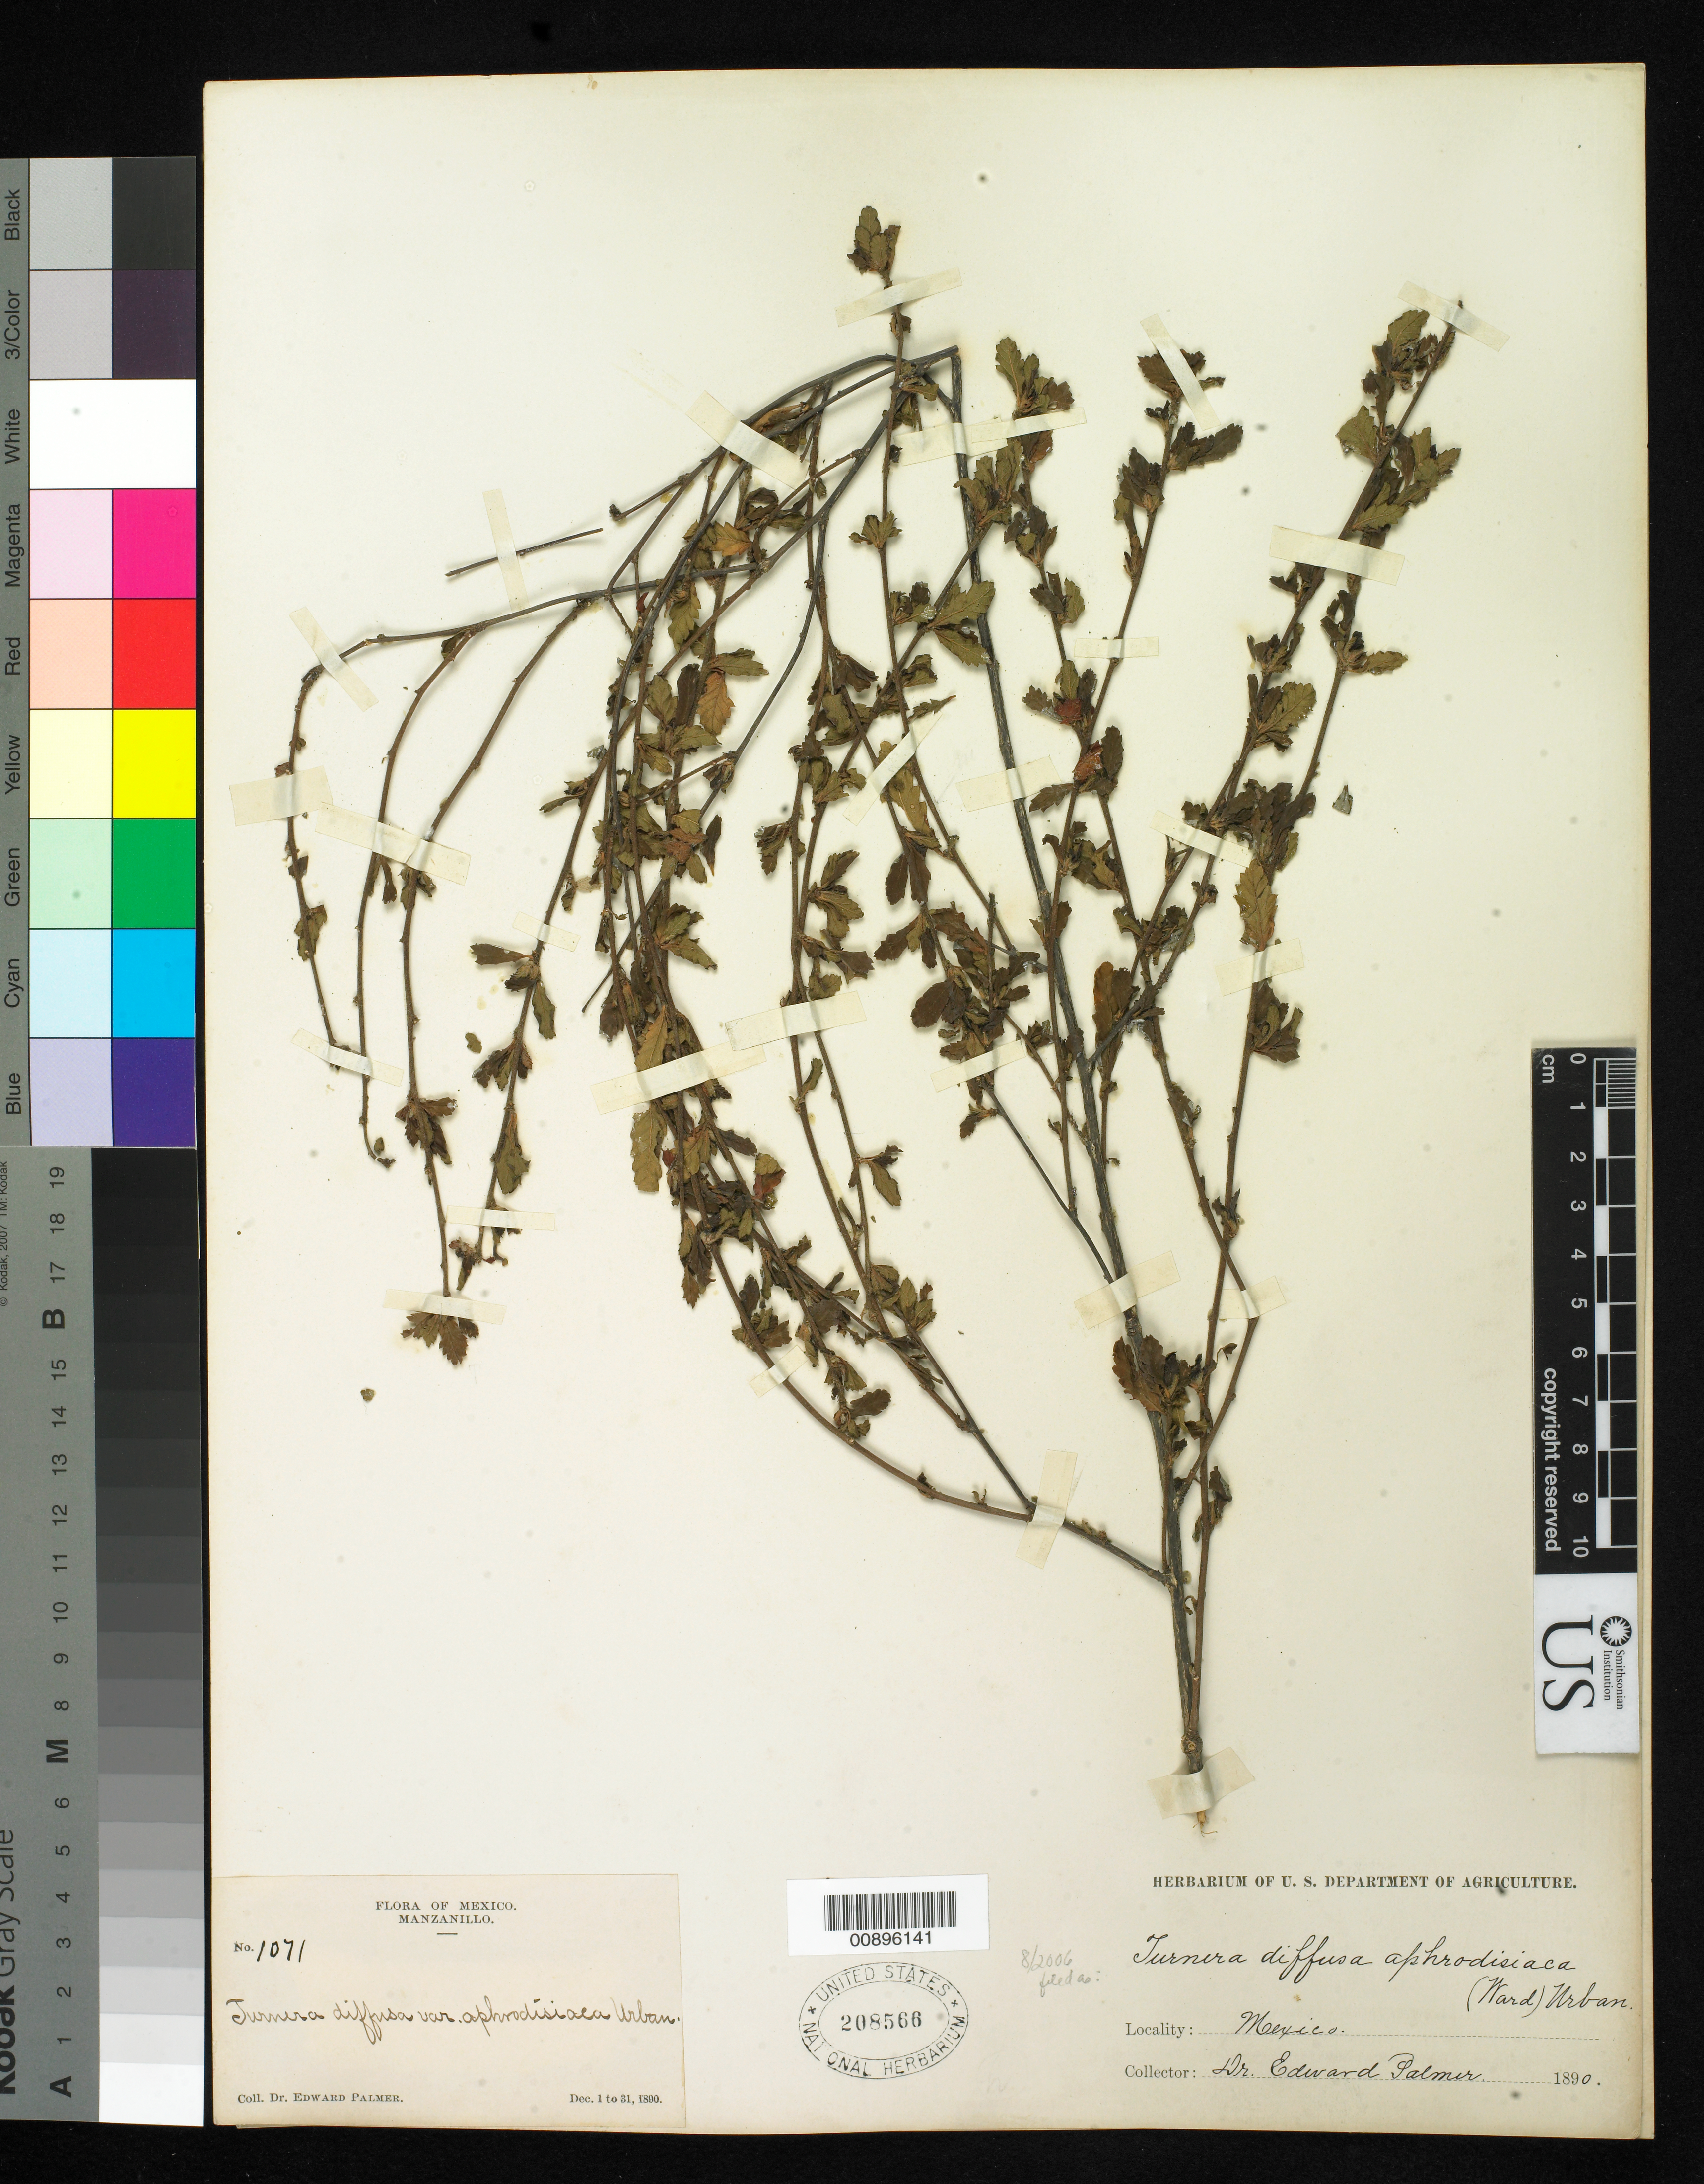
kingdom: Plantae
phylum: Tracheophyta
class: Magnoliopsida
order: Malpighiales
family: Turneraceae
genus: Turnera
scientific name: Turnera diffusa var. aphrodisiaca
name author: (Ward) Urb.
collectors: E. Palmer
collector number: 1071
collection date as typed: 01 Dec 1890 to 31 Dec 1890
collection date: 1890-12-01/1890-12-31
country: Mexico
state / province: Colima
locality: Manzanillo, Colima.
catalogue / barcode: US 208566